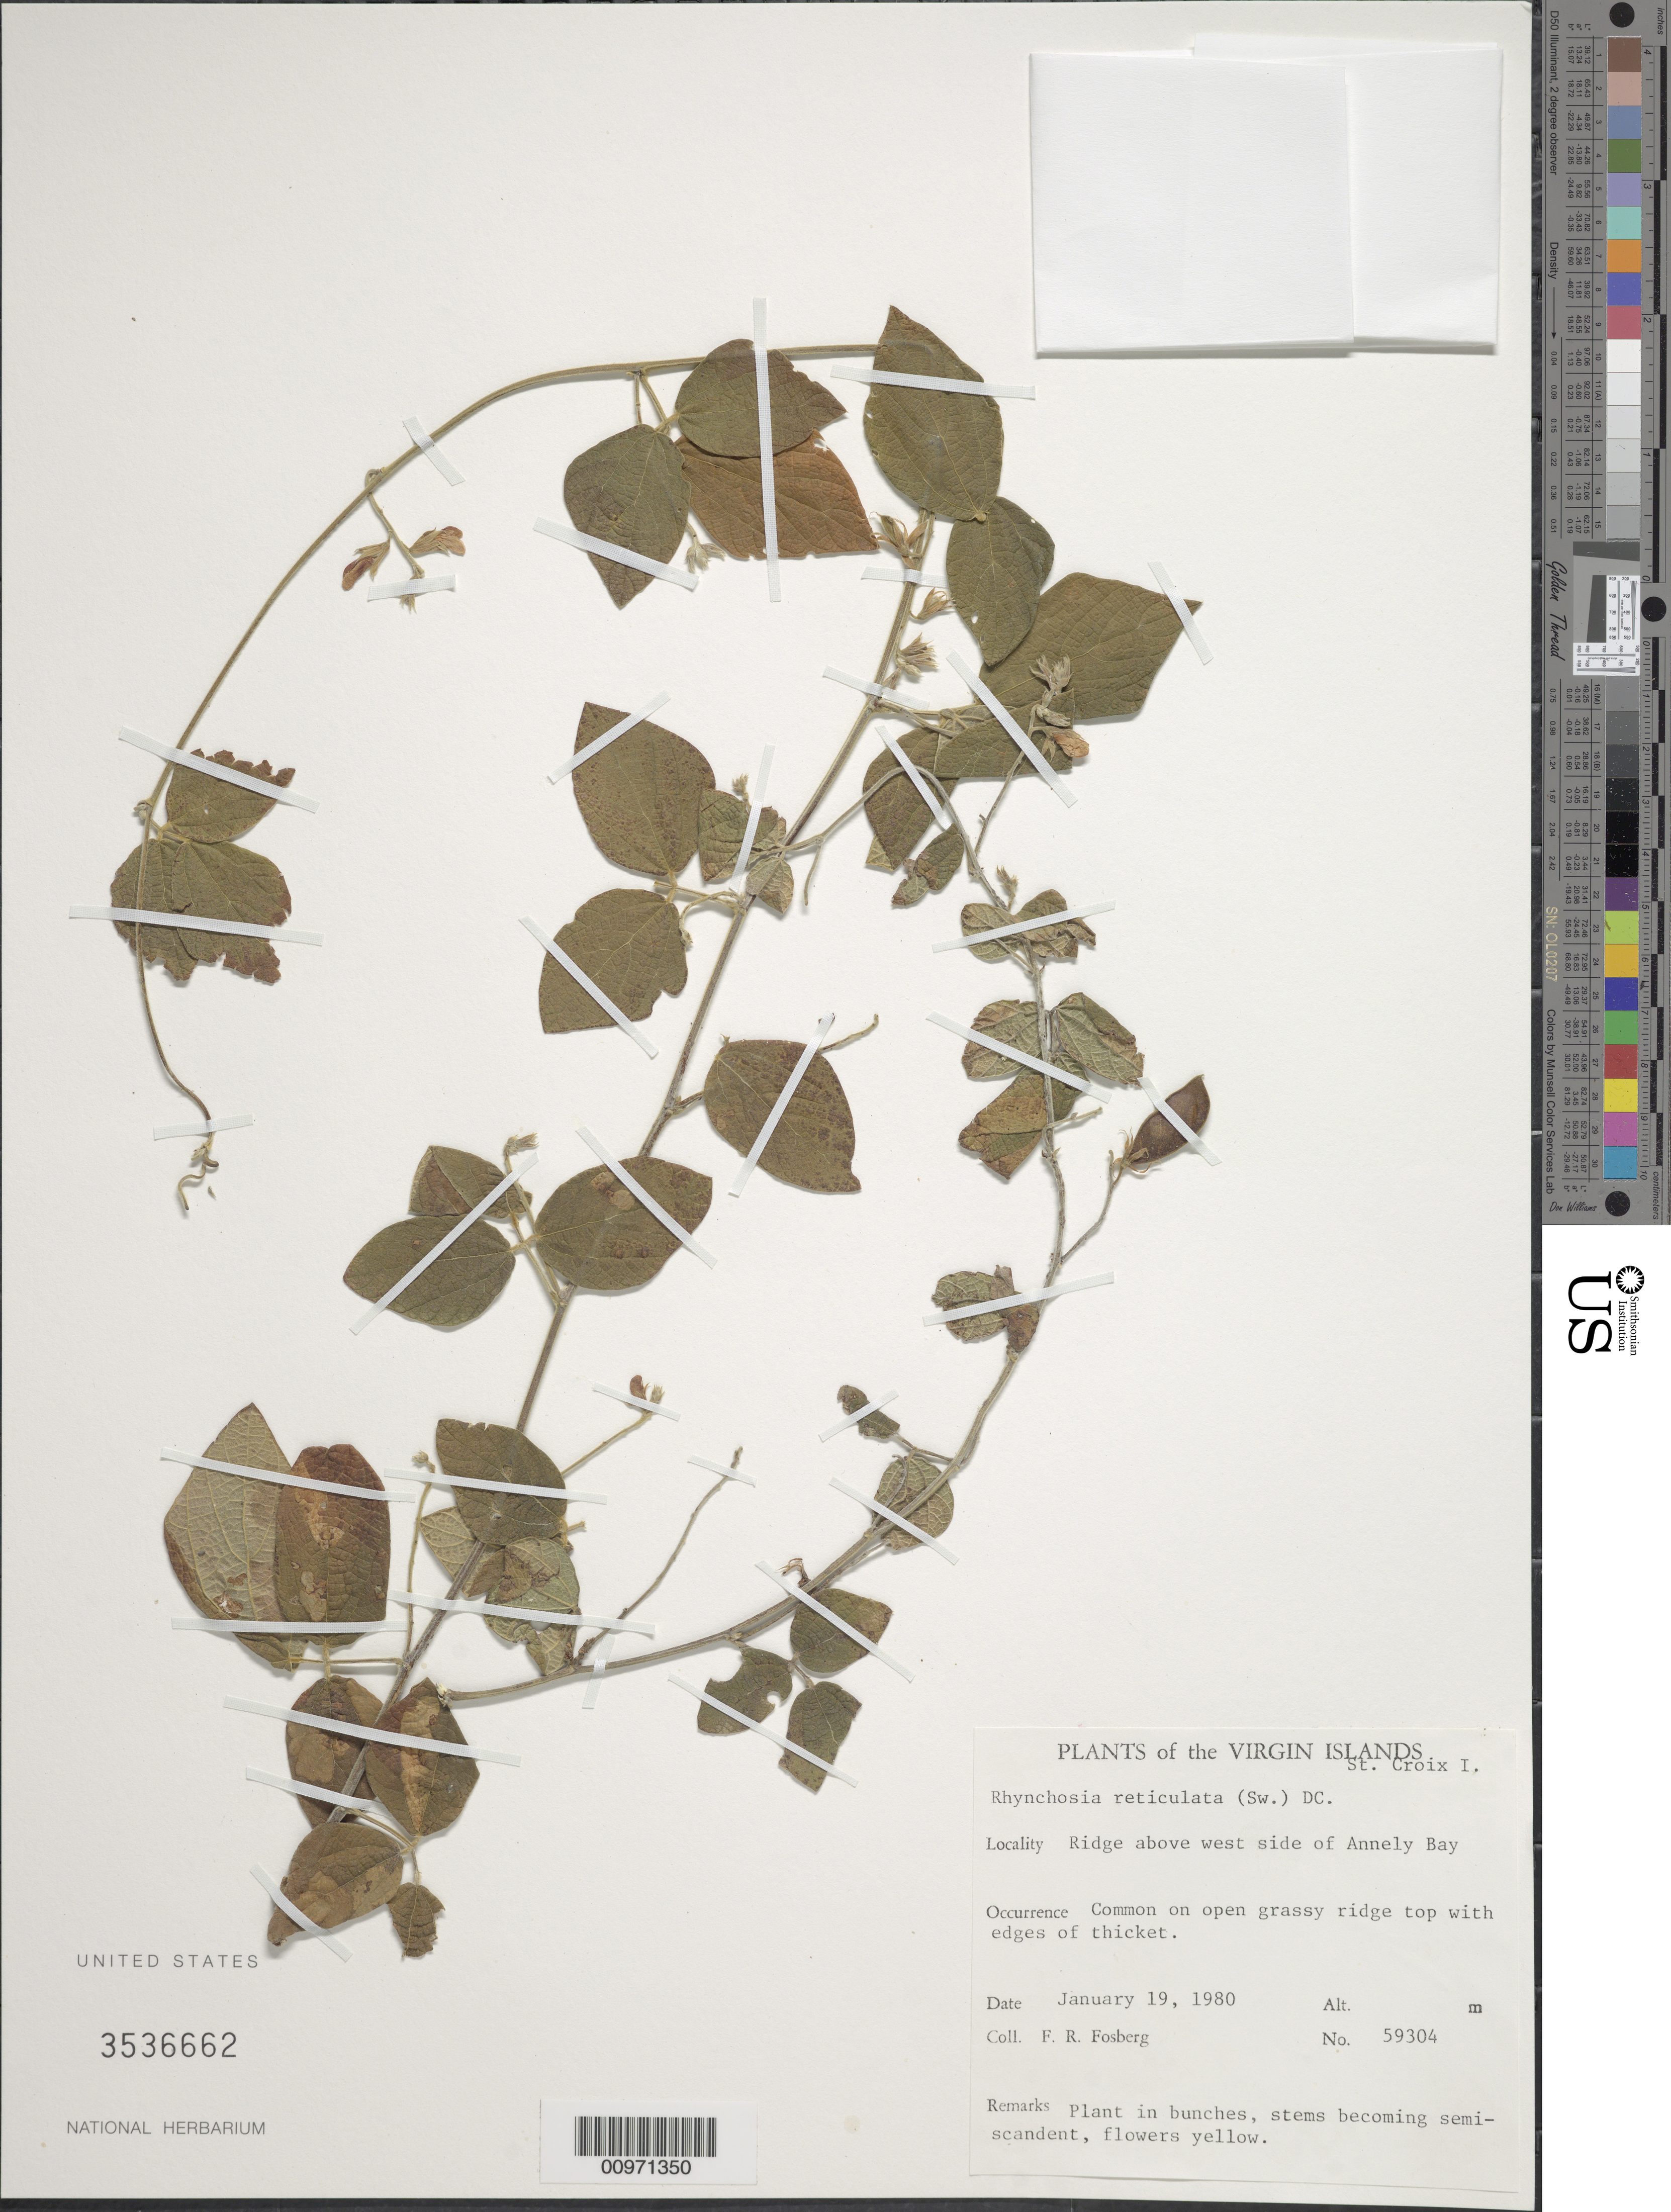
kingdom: Plantae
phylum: Tracheophyta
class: Magnoliopsida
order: Fabales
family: Fabaceae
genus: Rhynchosia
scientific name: Rhynchosia reticulata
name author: (Sw.) DC.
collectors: F. R. Fosberg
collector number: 59304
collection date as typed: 19 Jan 1980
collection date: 1980-01-19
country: U.S. Virgin Islands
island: St. Croix I.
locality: Annely Bay, ridge above west side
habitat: On open grassy ridge top with edges of thicket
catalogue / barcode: US 3536662